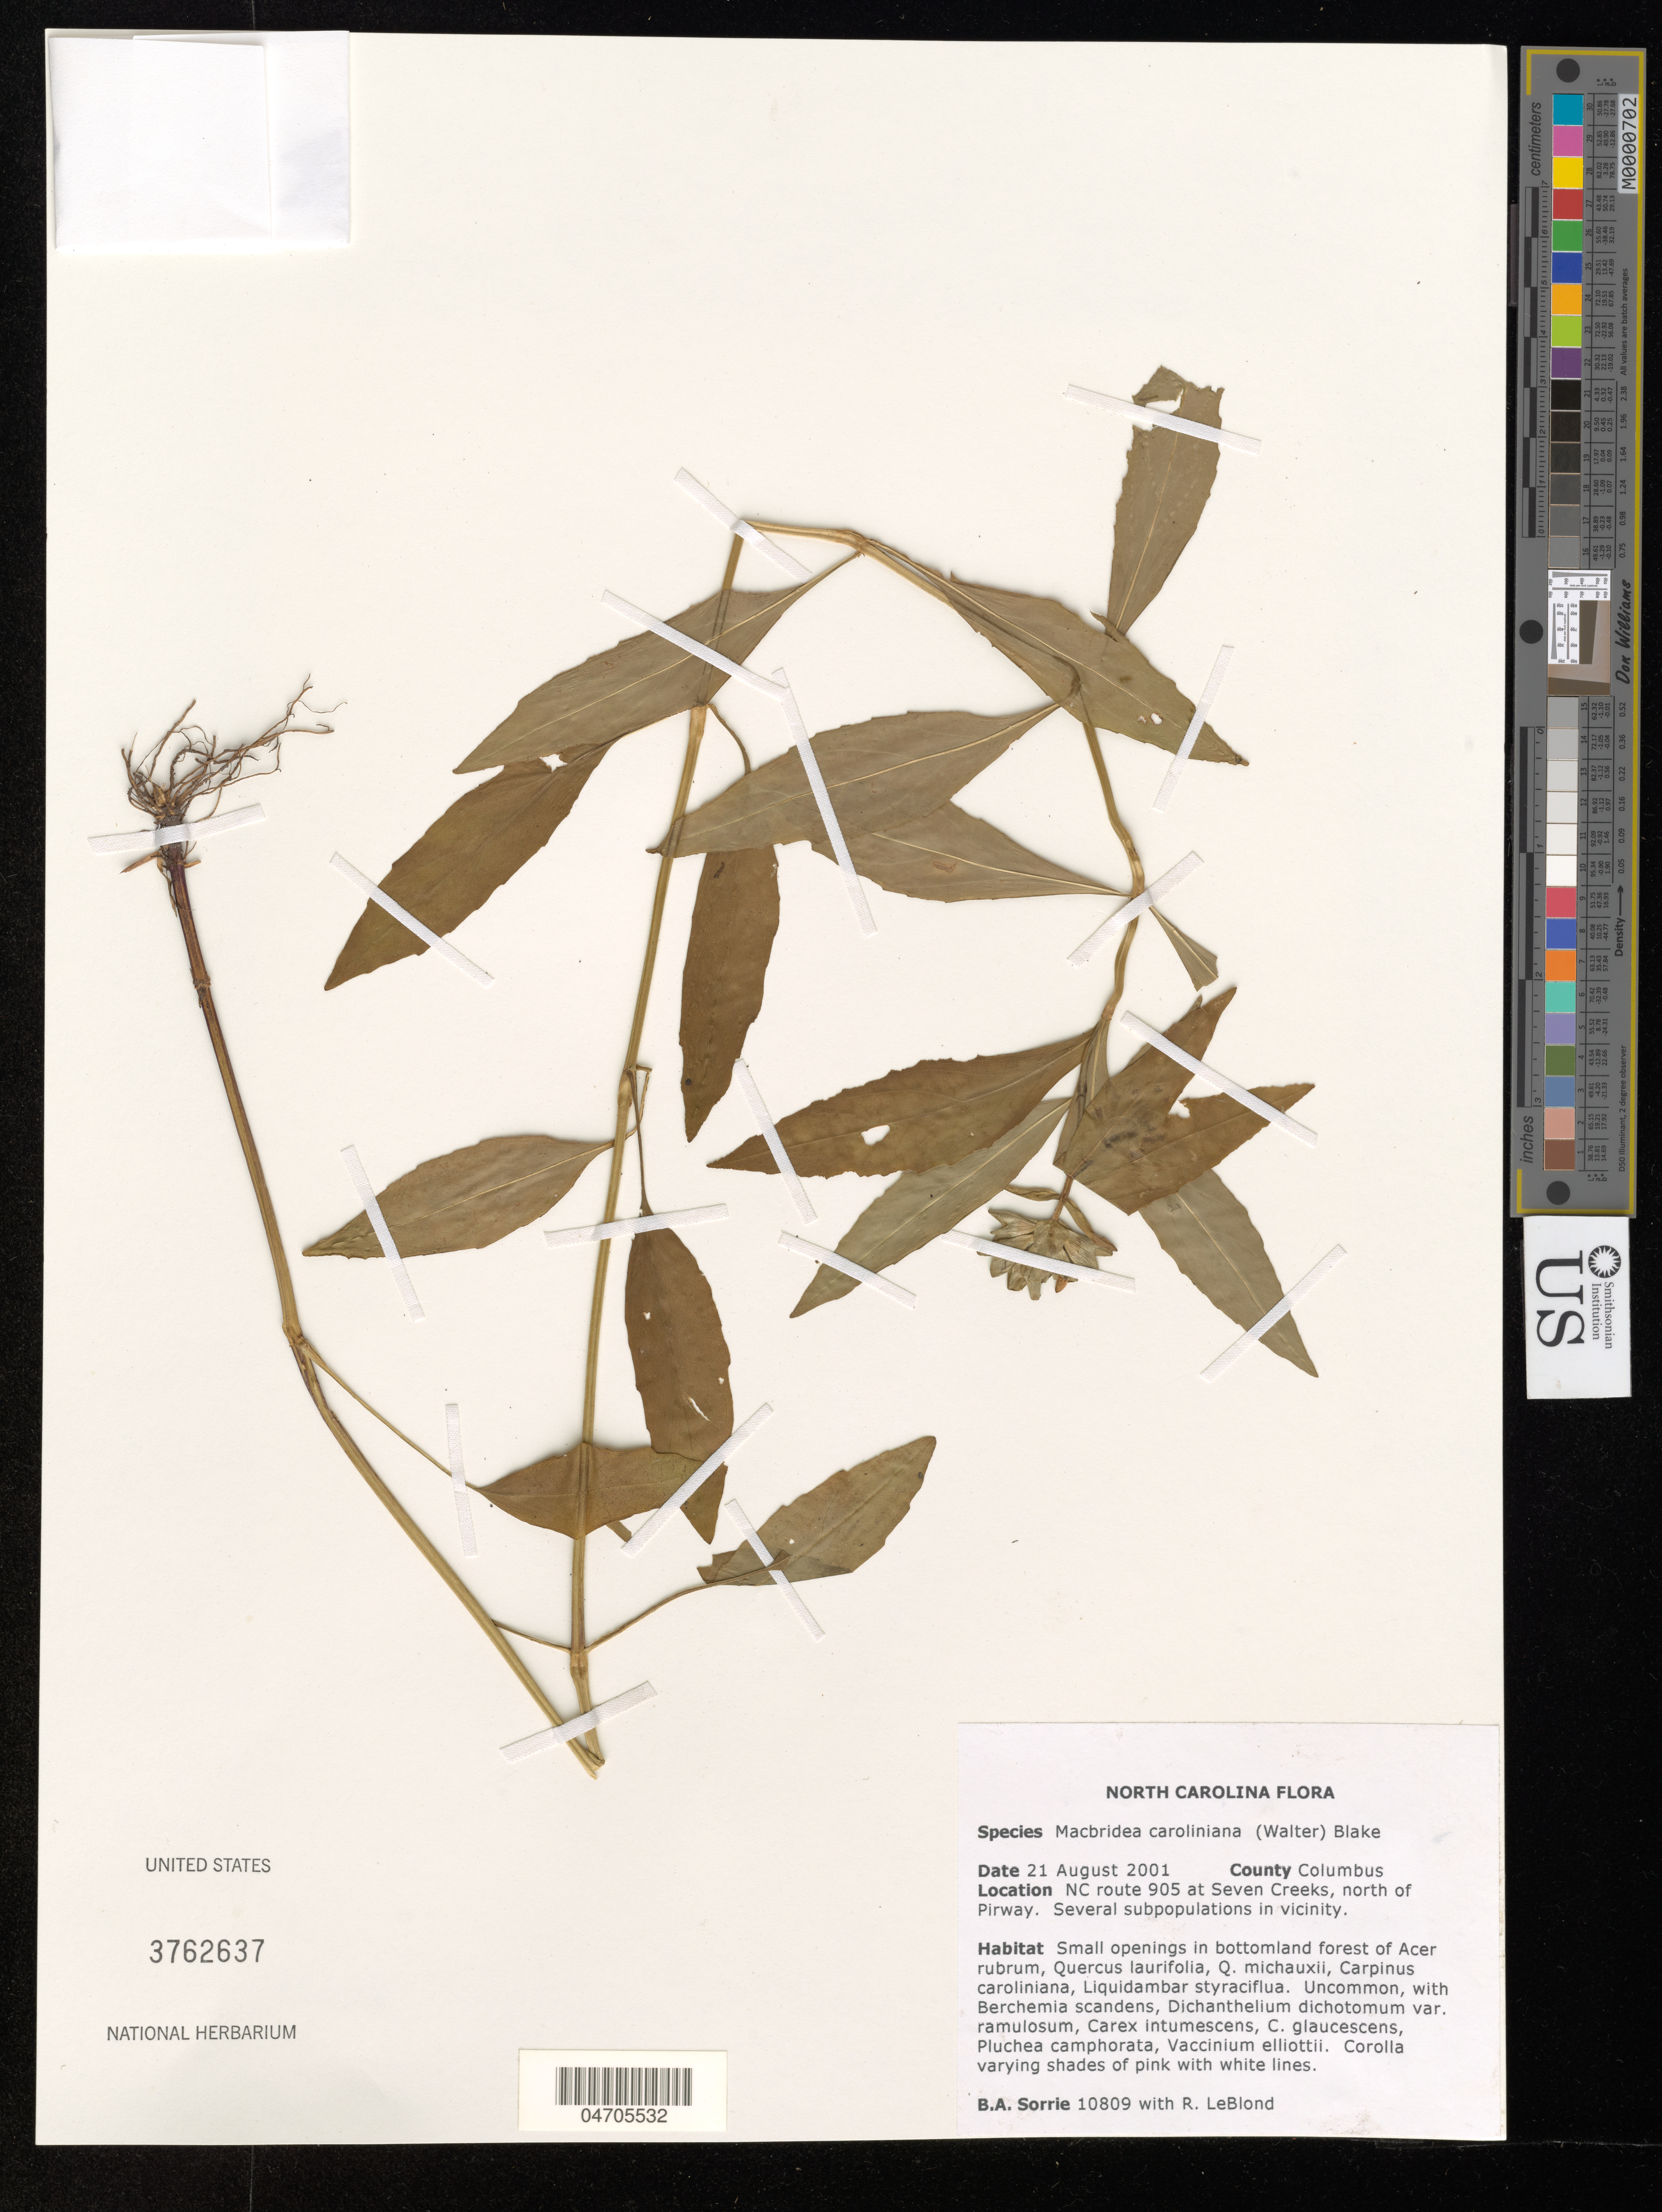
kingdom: Plantae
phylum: Tracheophyta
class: Magnoliopsida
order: Lamiales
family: Lamiaceae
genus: Macbridea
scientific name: Macbridea caroliniana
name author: (Walter) S.F. Blake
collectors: B. Sorrie & R. J. LeBlond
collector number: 10809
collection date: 2001-08-21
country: United States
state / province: North Carolina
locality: County Columbus. NC route 905 at Seven Creeks, north of Pirway. Several subpopulations in vicinity.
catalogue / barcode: US 3762637